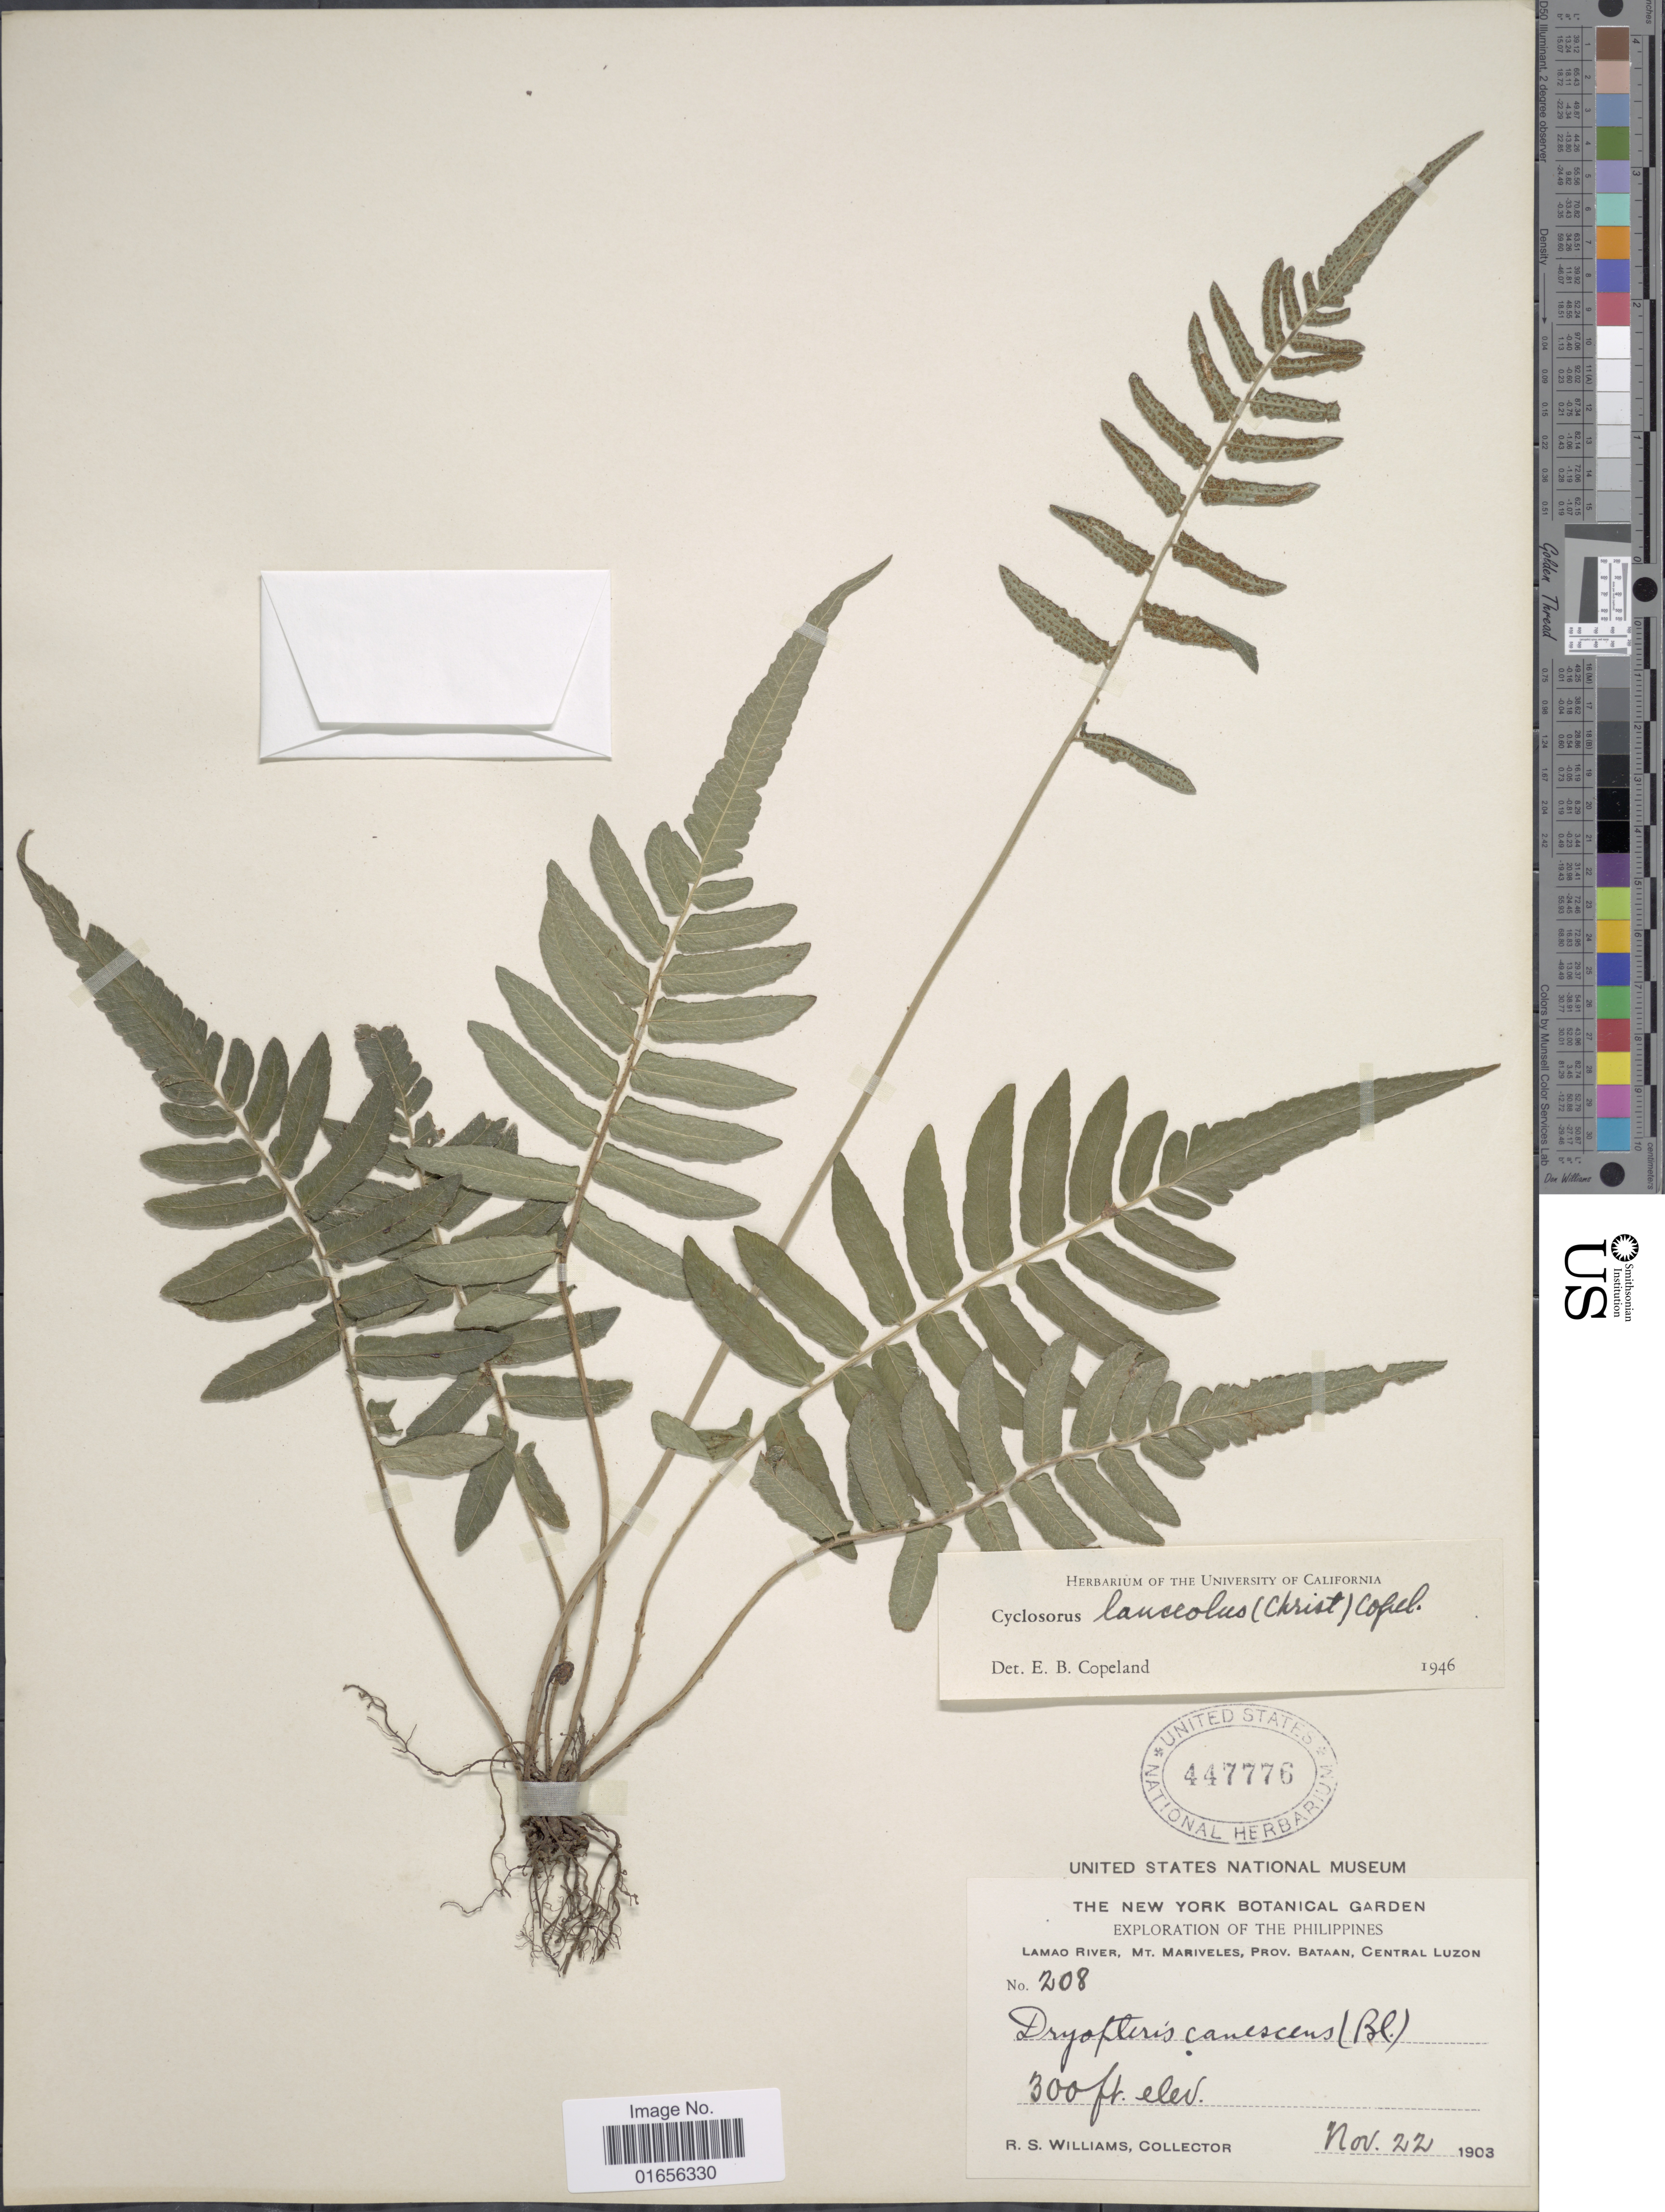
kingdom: Plantae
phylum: Tracheophyta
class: Polypodiopsida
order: Polypodiales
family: Thelypteridaceae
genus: Pronephrium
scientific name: Pronephrium rhombeum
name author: (Christ) Holttum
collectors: R. S. Williams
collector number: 208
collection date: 1903-11-22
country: Philippines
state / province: Central Luzon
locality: The Philippines, Lamao River, Mt, Mariveles, Prov. Bataan, Central Luzon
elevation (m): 91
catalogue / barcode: US 447776